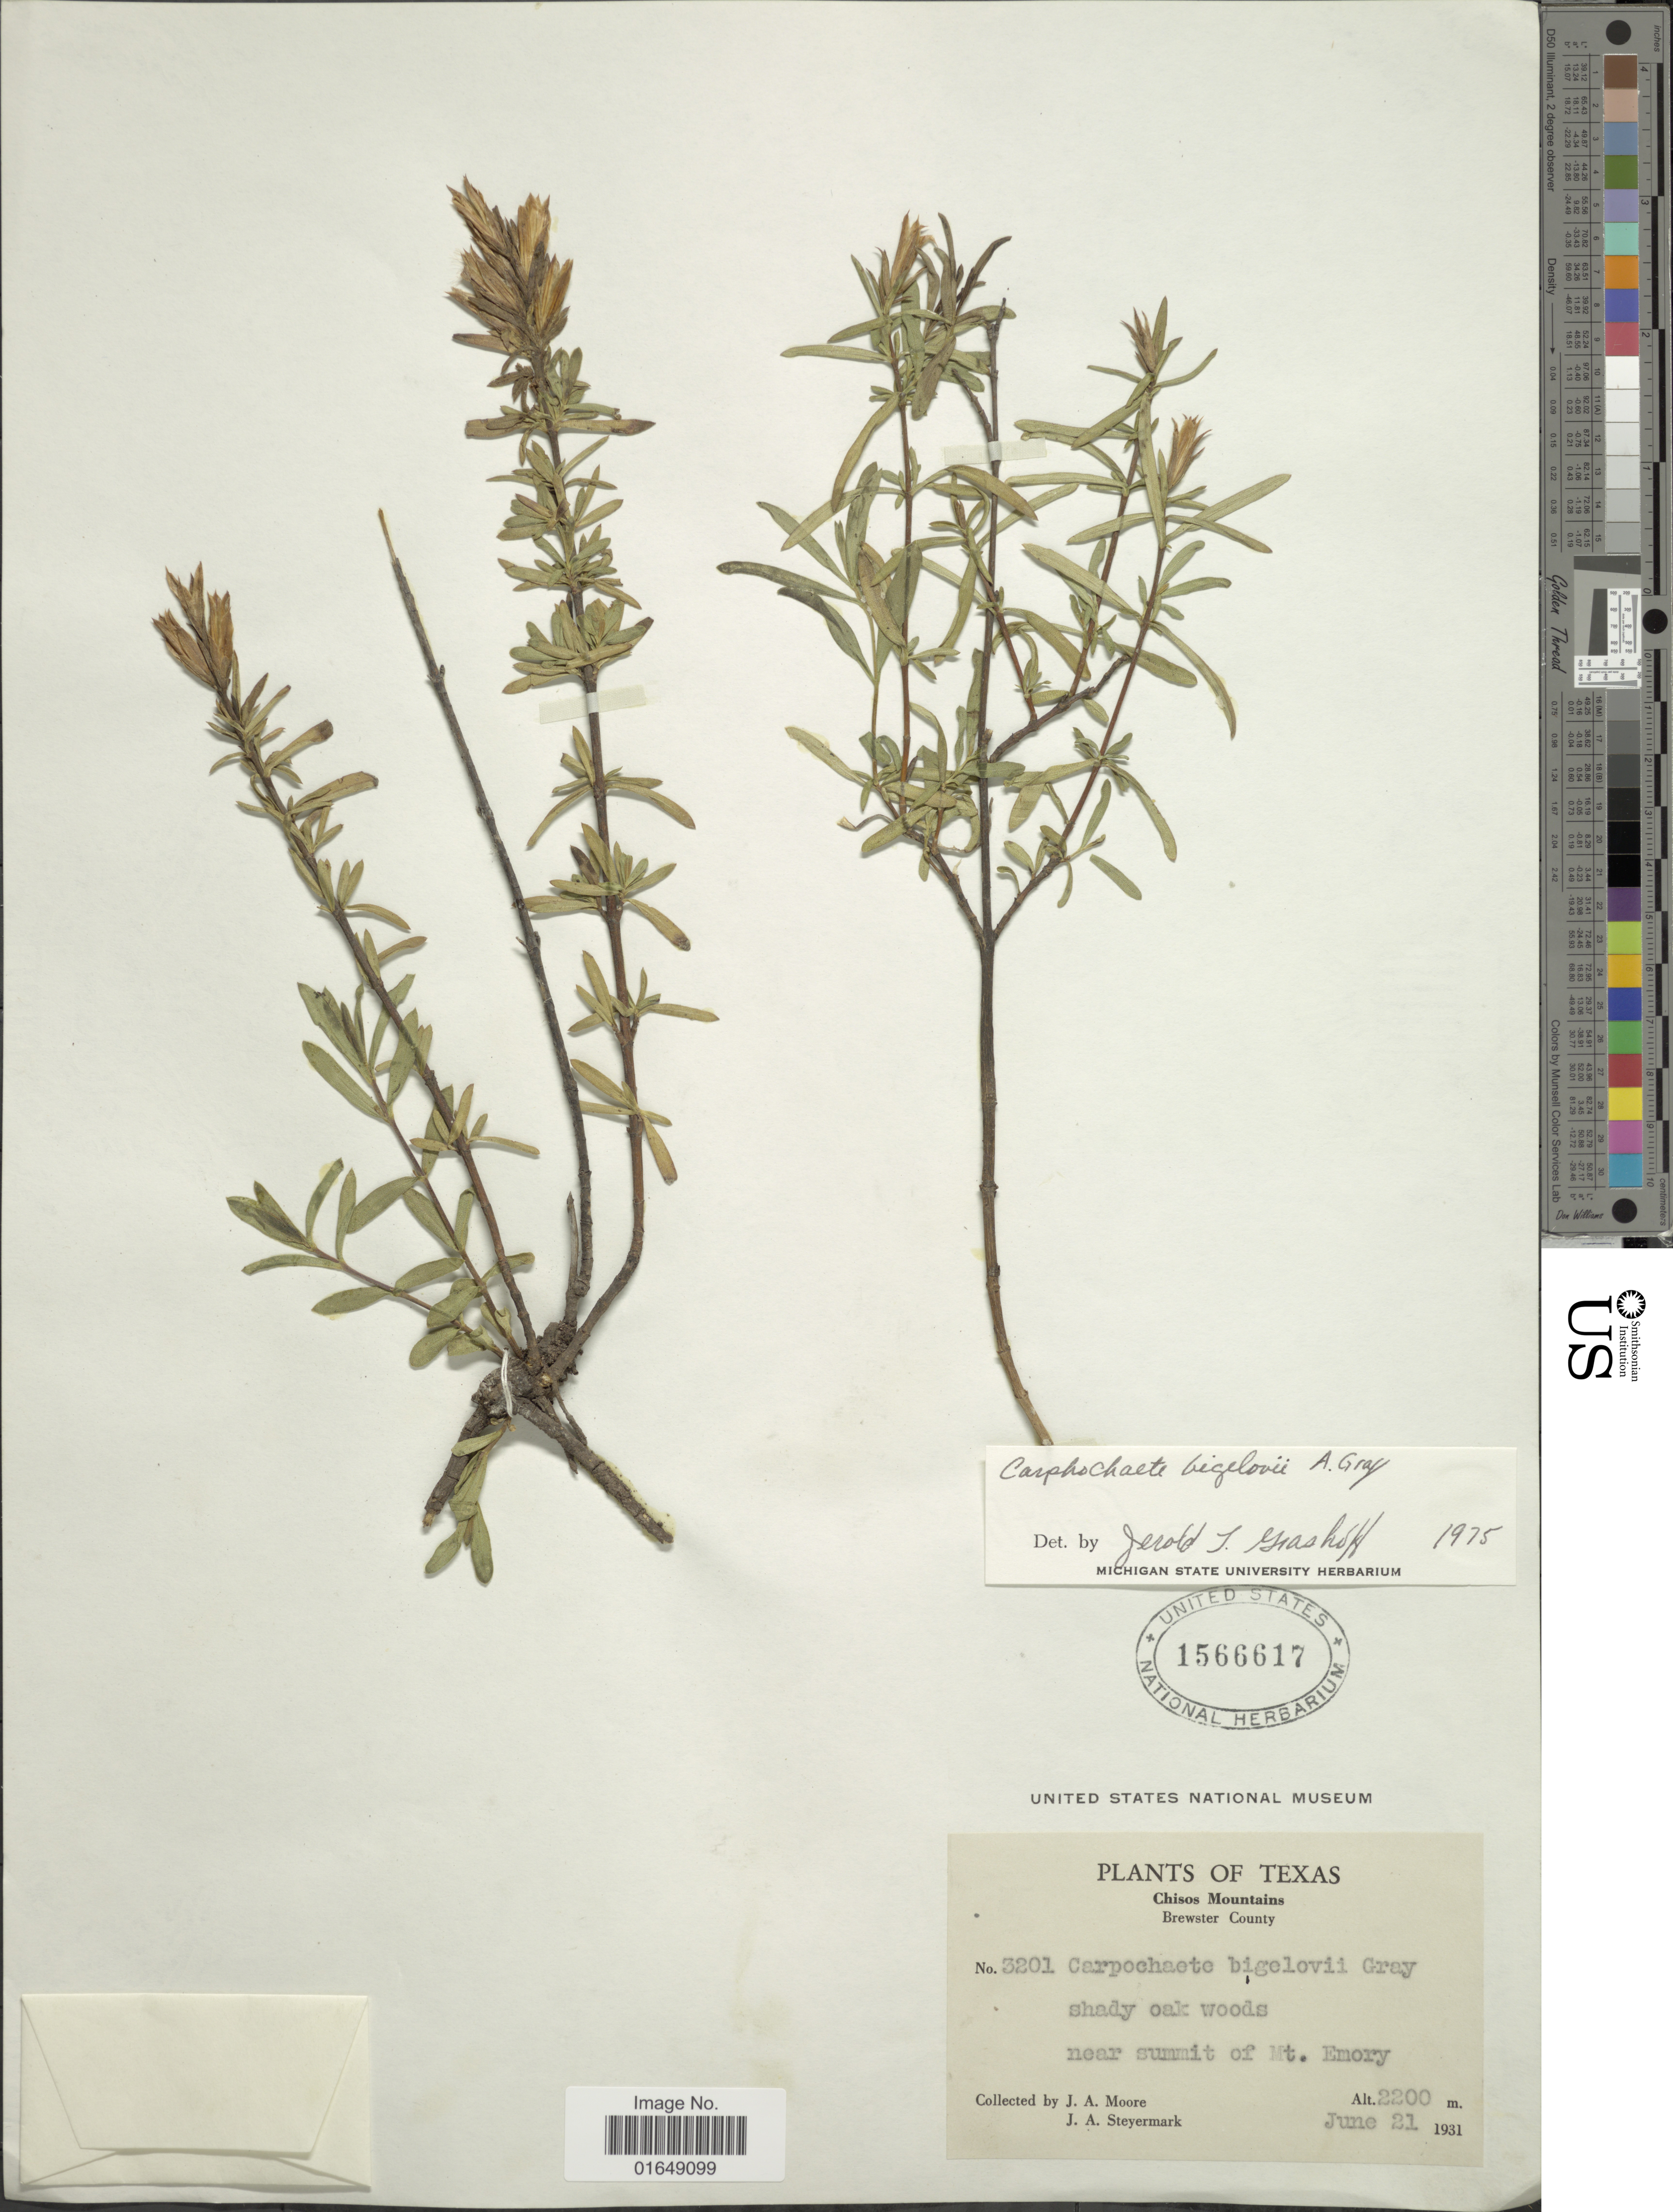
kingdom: Plantae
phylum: Tracheophyta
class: Magnoliopsida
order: Asterales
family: Asteraceae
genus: Carphochaete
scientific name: Carphochaete bigelovii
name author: A. Gray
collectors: J. A. Moore & J. Steyermark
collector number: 3201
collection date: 1931-06-21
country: United States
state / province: Texas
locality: Near summit of Mt. Emory, Chisos Mountains, Brewster County.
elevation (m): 2200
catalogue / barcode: US 1566617